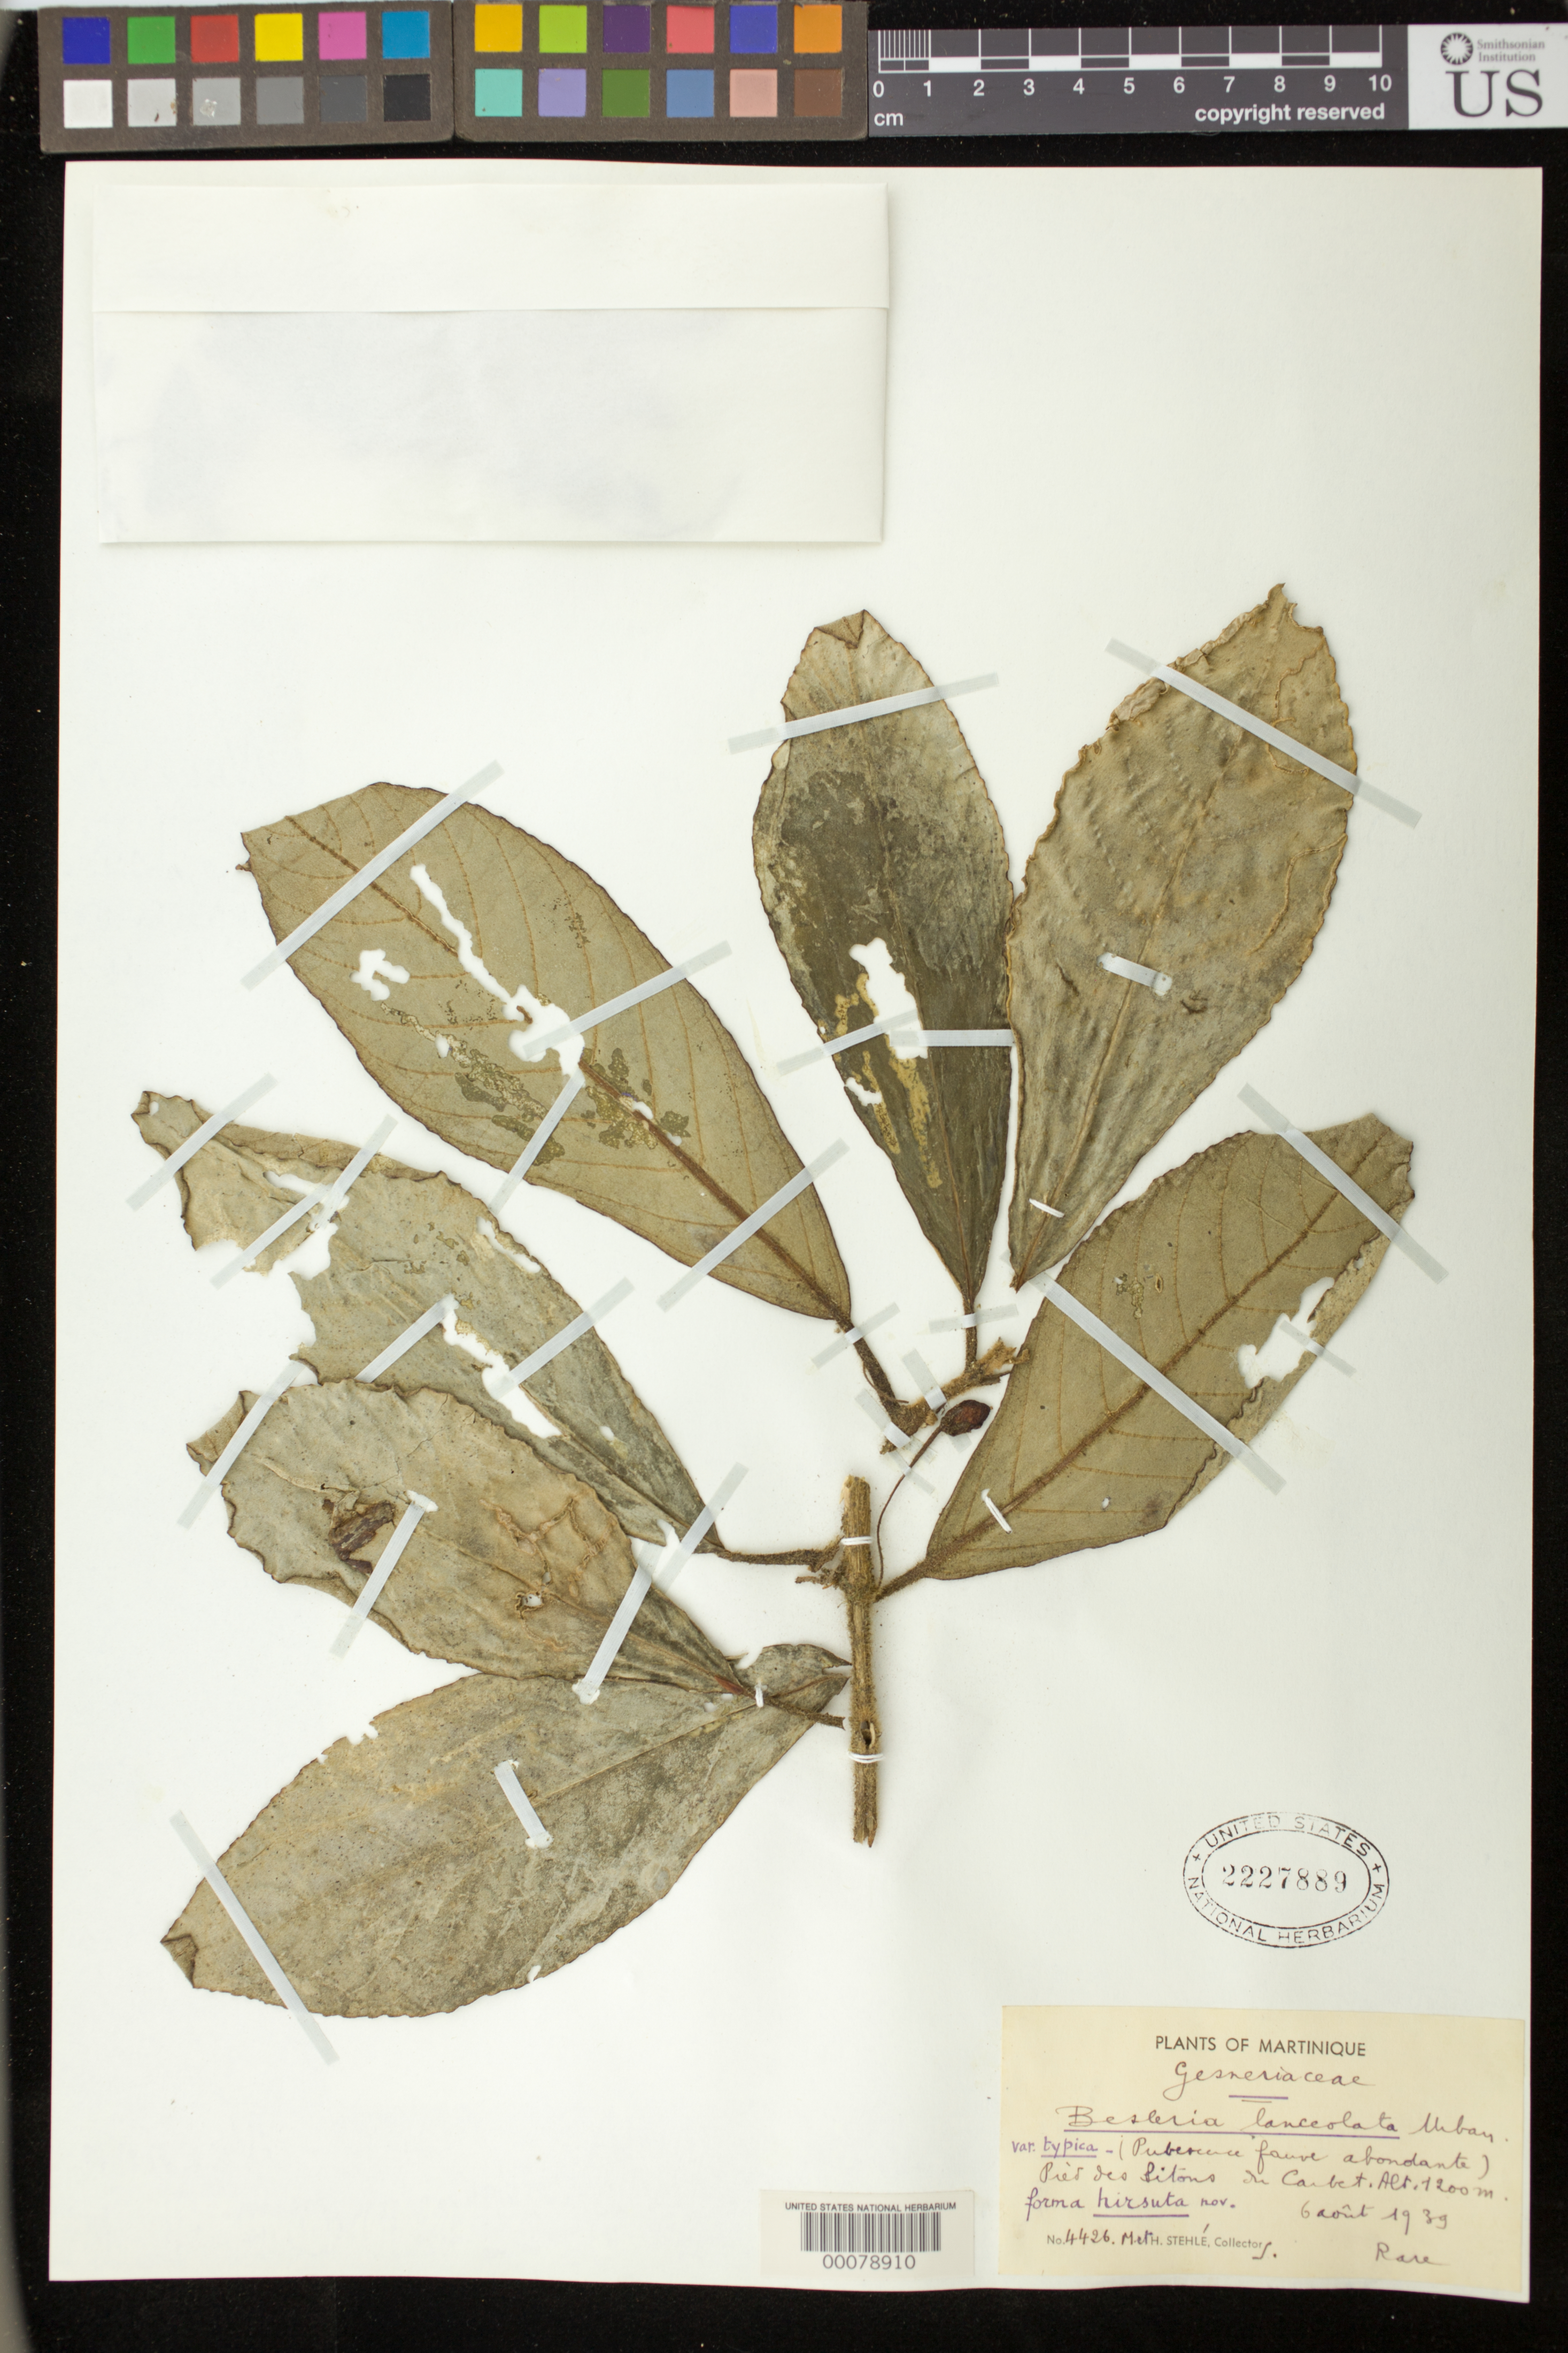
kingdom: Plantae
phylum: Tracheophyta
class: Magnoliopsida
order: Lamiales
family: Gesneriaceae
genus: Besleria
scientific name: Besleria lanceolata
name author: Urb.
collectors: M. Stehlé & H. Stehlé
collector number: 4426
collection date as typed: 06 Aug 1939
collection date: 1939-08-06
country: Martinique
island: Martinique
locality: In Carbet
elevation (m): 1200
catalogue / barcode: US 2227889